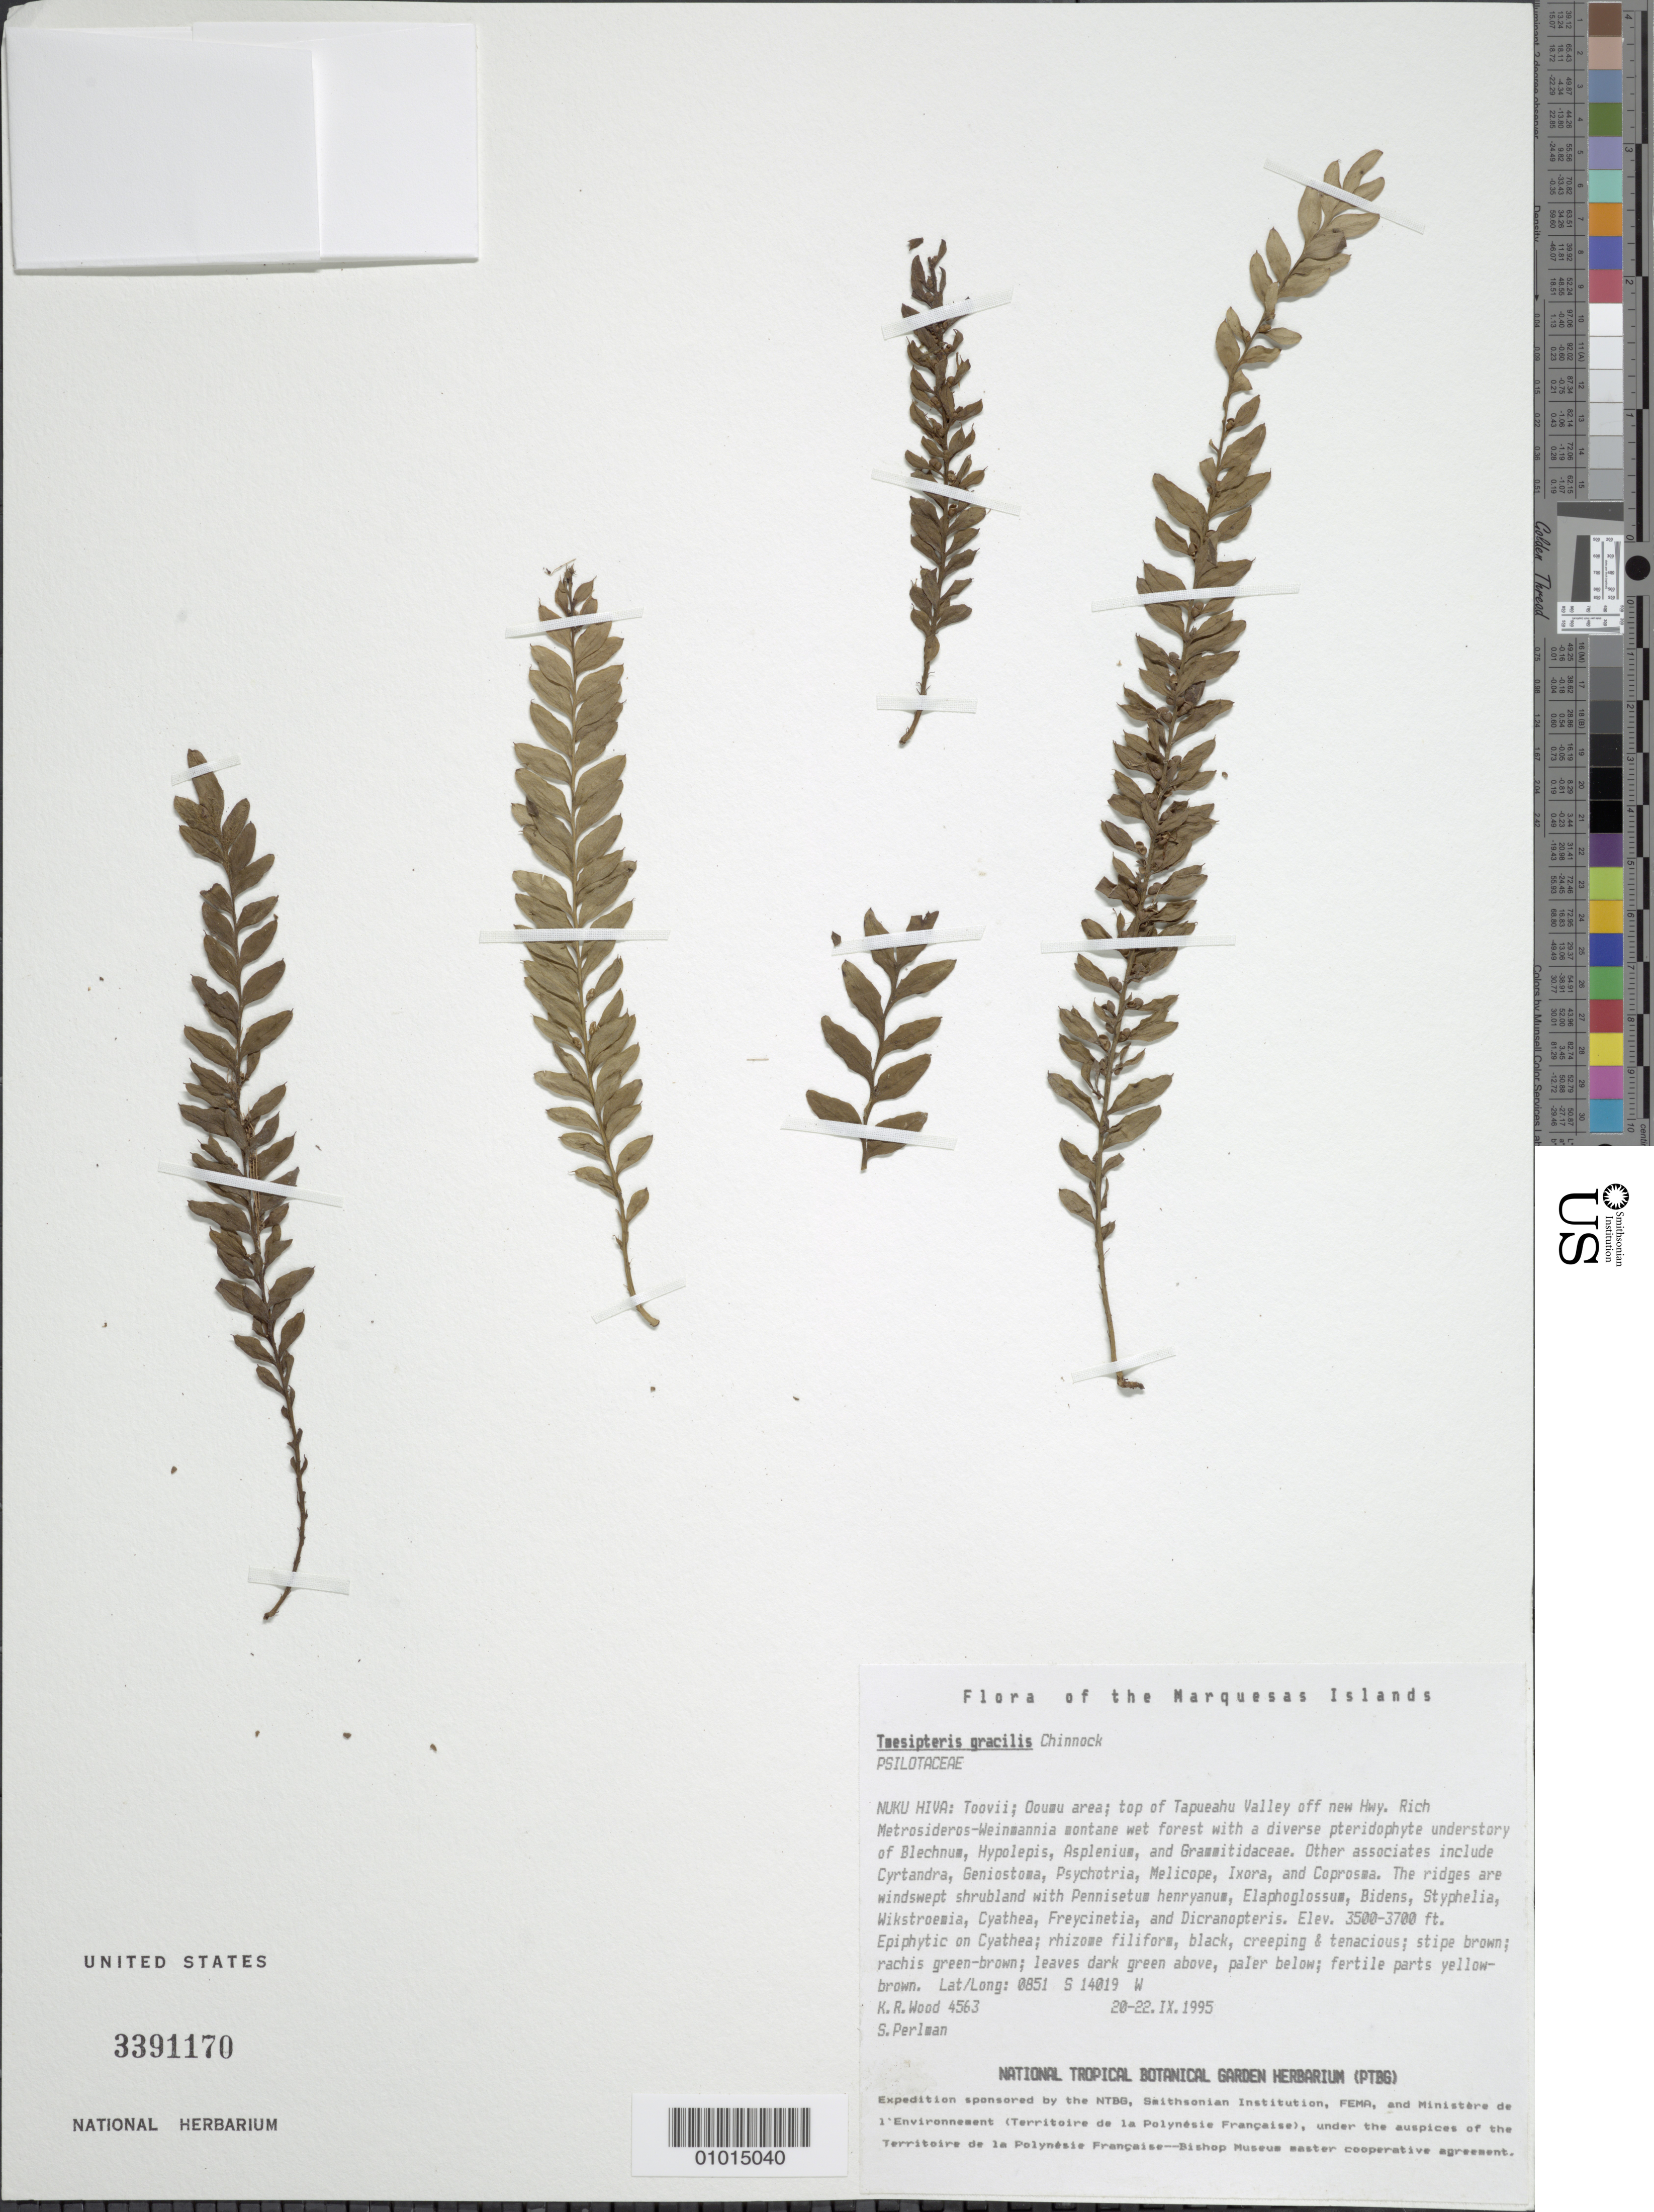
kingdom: Plantae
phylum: Tracheophyta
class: Polypodiopsida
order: Psilotales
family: Psilotaceae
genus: Tmesipteris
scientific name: Tmesipteris gracilis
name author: Chinnock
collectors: K. R. Wood & S. P. Perlman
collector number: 4563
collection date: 1995-09-20/1995-09-22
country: French Polynesia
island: Nuku Hiva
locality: Toovii, Ooumu area, top of Tapueahu Valley off new hwy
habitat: Rich Metrosideros - Weinmannia montane wet forests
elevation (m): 1067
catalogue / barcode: US 3391170